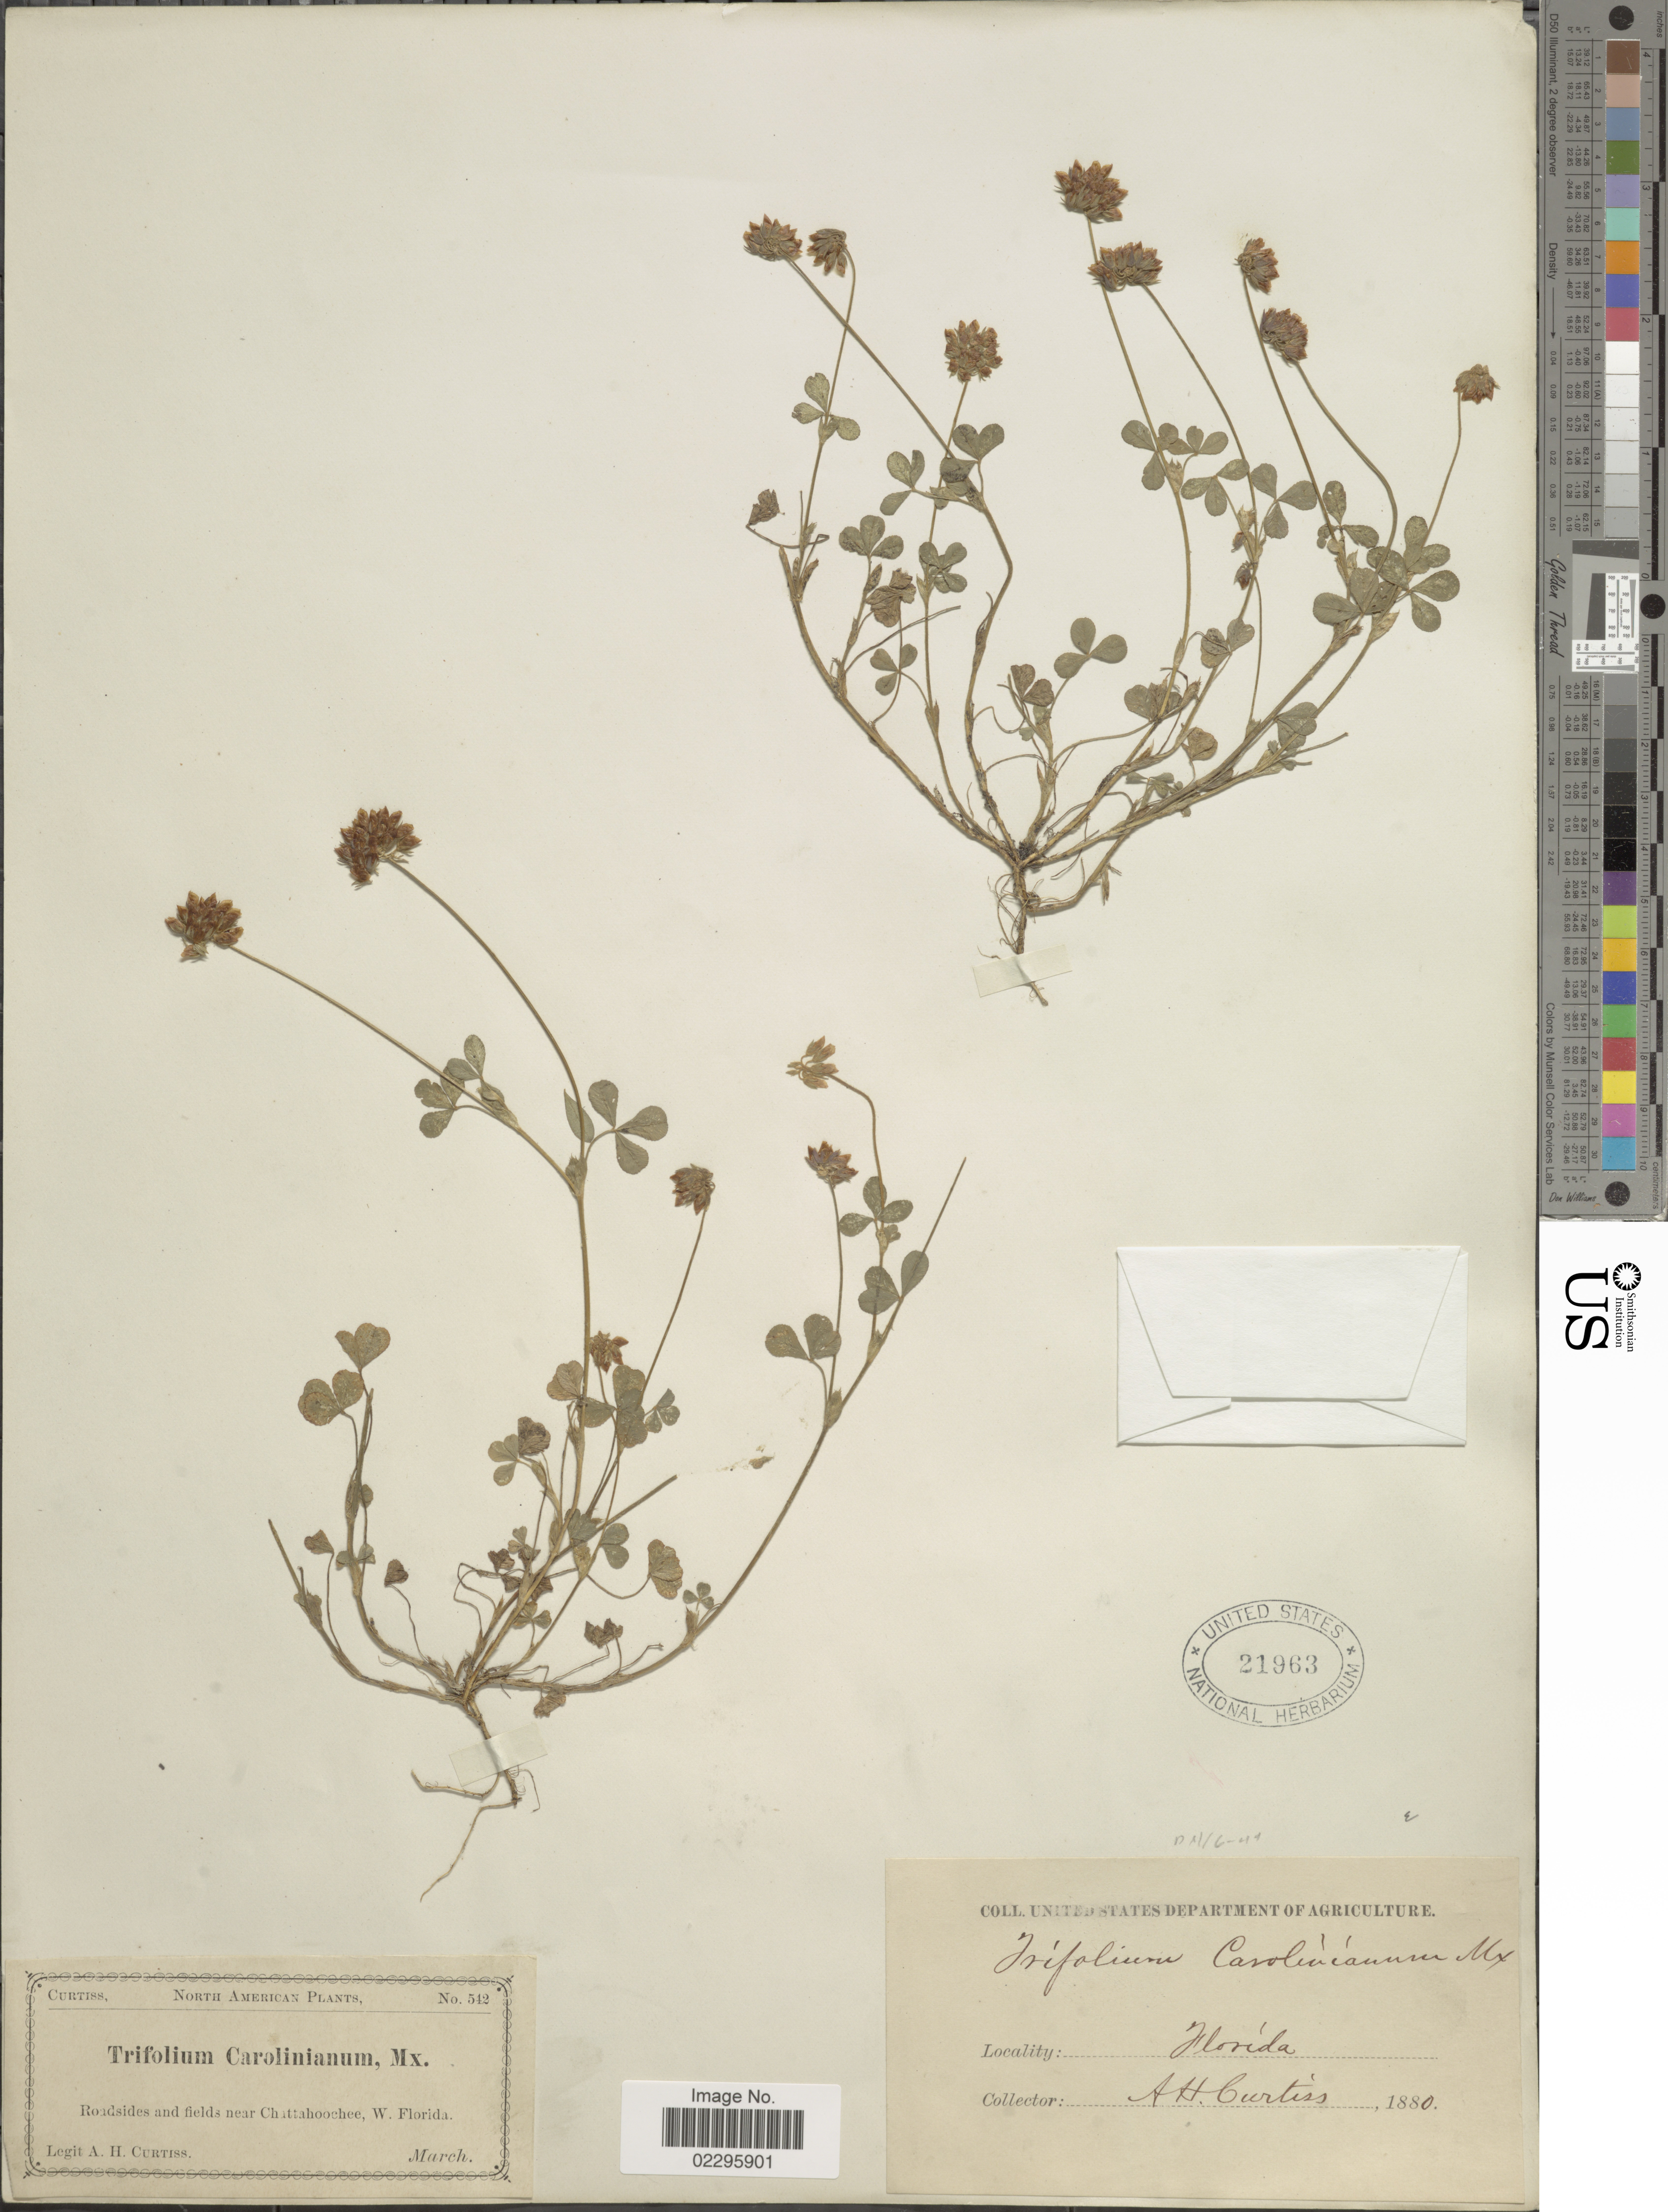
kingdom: Plantae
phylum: Tracheophyta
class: Magnoliopsida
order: Fabales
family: Fabaceae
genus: Trifolium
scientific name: Trifolium carolinianum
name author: Michx.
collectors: A. H. Curtiss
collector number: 542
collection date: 1880-03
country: United States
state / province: Florida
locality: North America, roadsides and fields near Chattahoochee, W. Florida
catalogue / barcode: US 21963